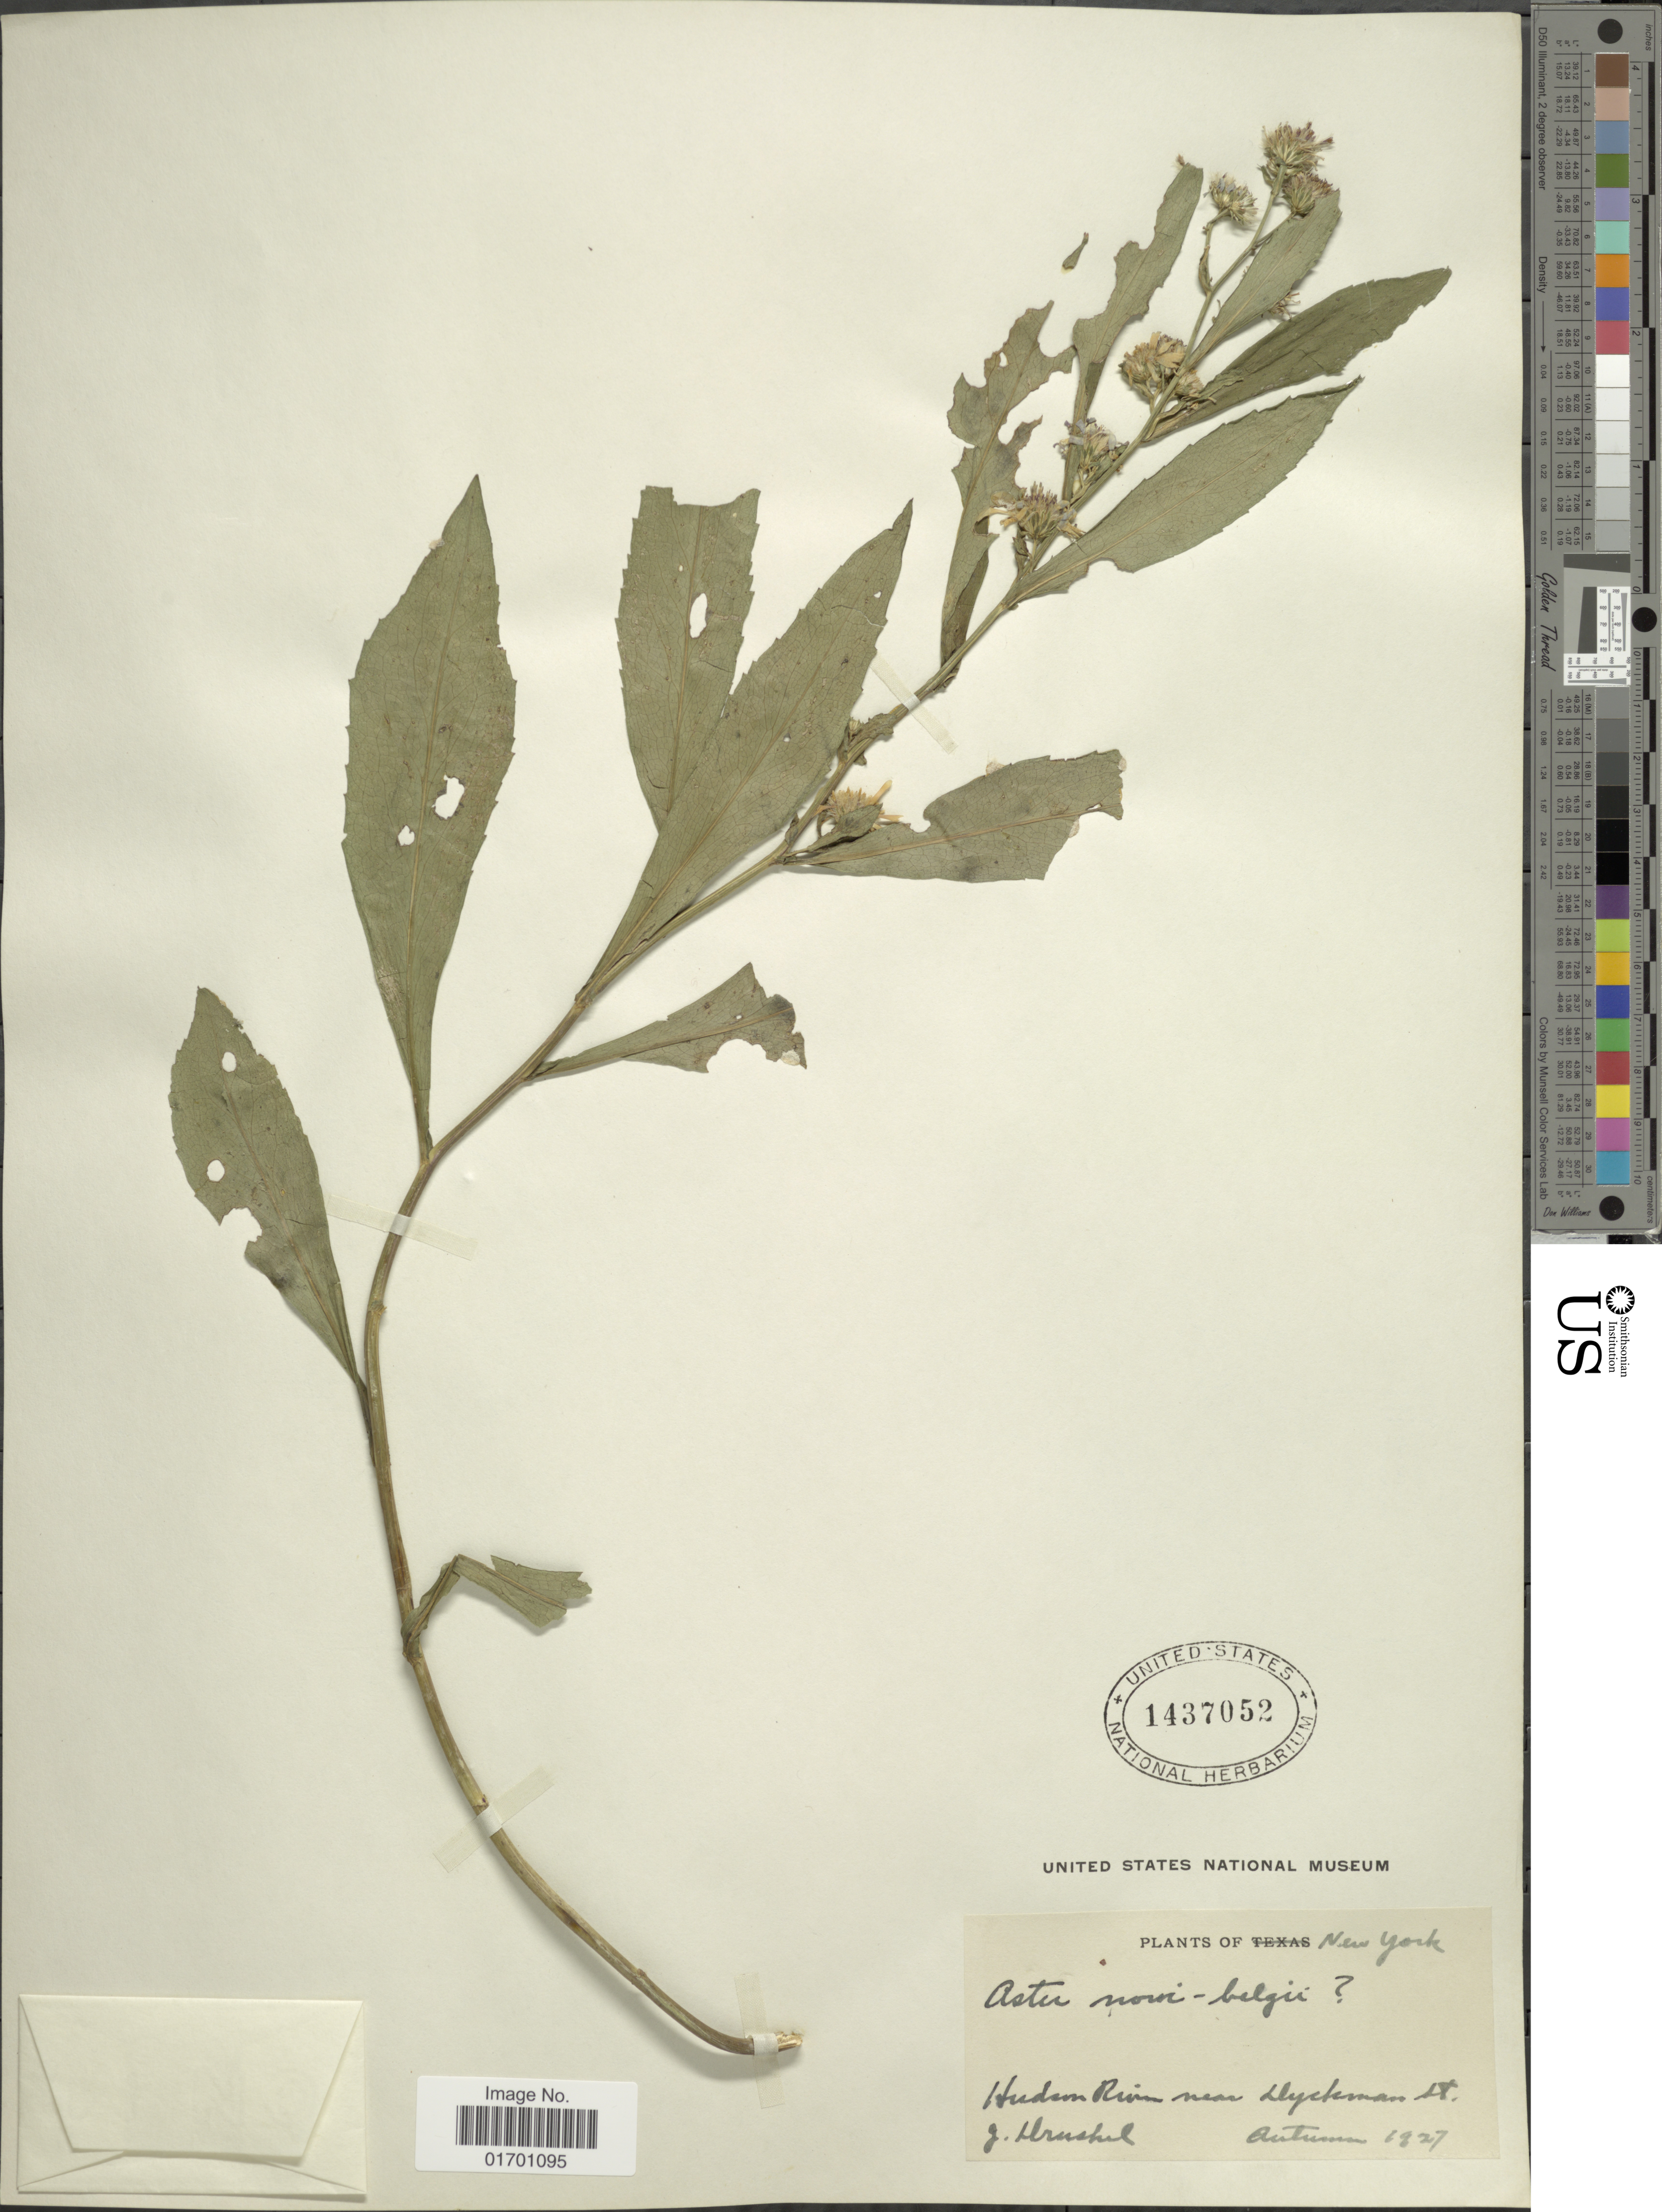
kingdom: Plantae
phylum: Tracheophyta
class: Magnoliopsida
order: Asterales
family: Asteraceae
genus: Symphyotrichum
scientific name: Symphyotrichum novi-belgii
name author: (L.) G.L. Nesom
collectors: J. Hrushel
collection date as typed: autumn 1927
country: United States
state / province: New York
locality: Hudson River near Dyckman St.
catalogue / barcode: US 1437052